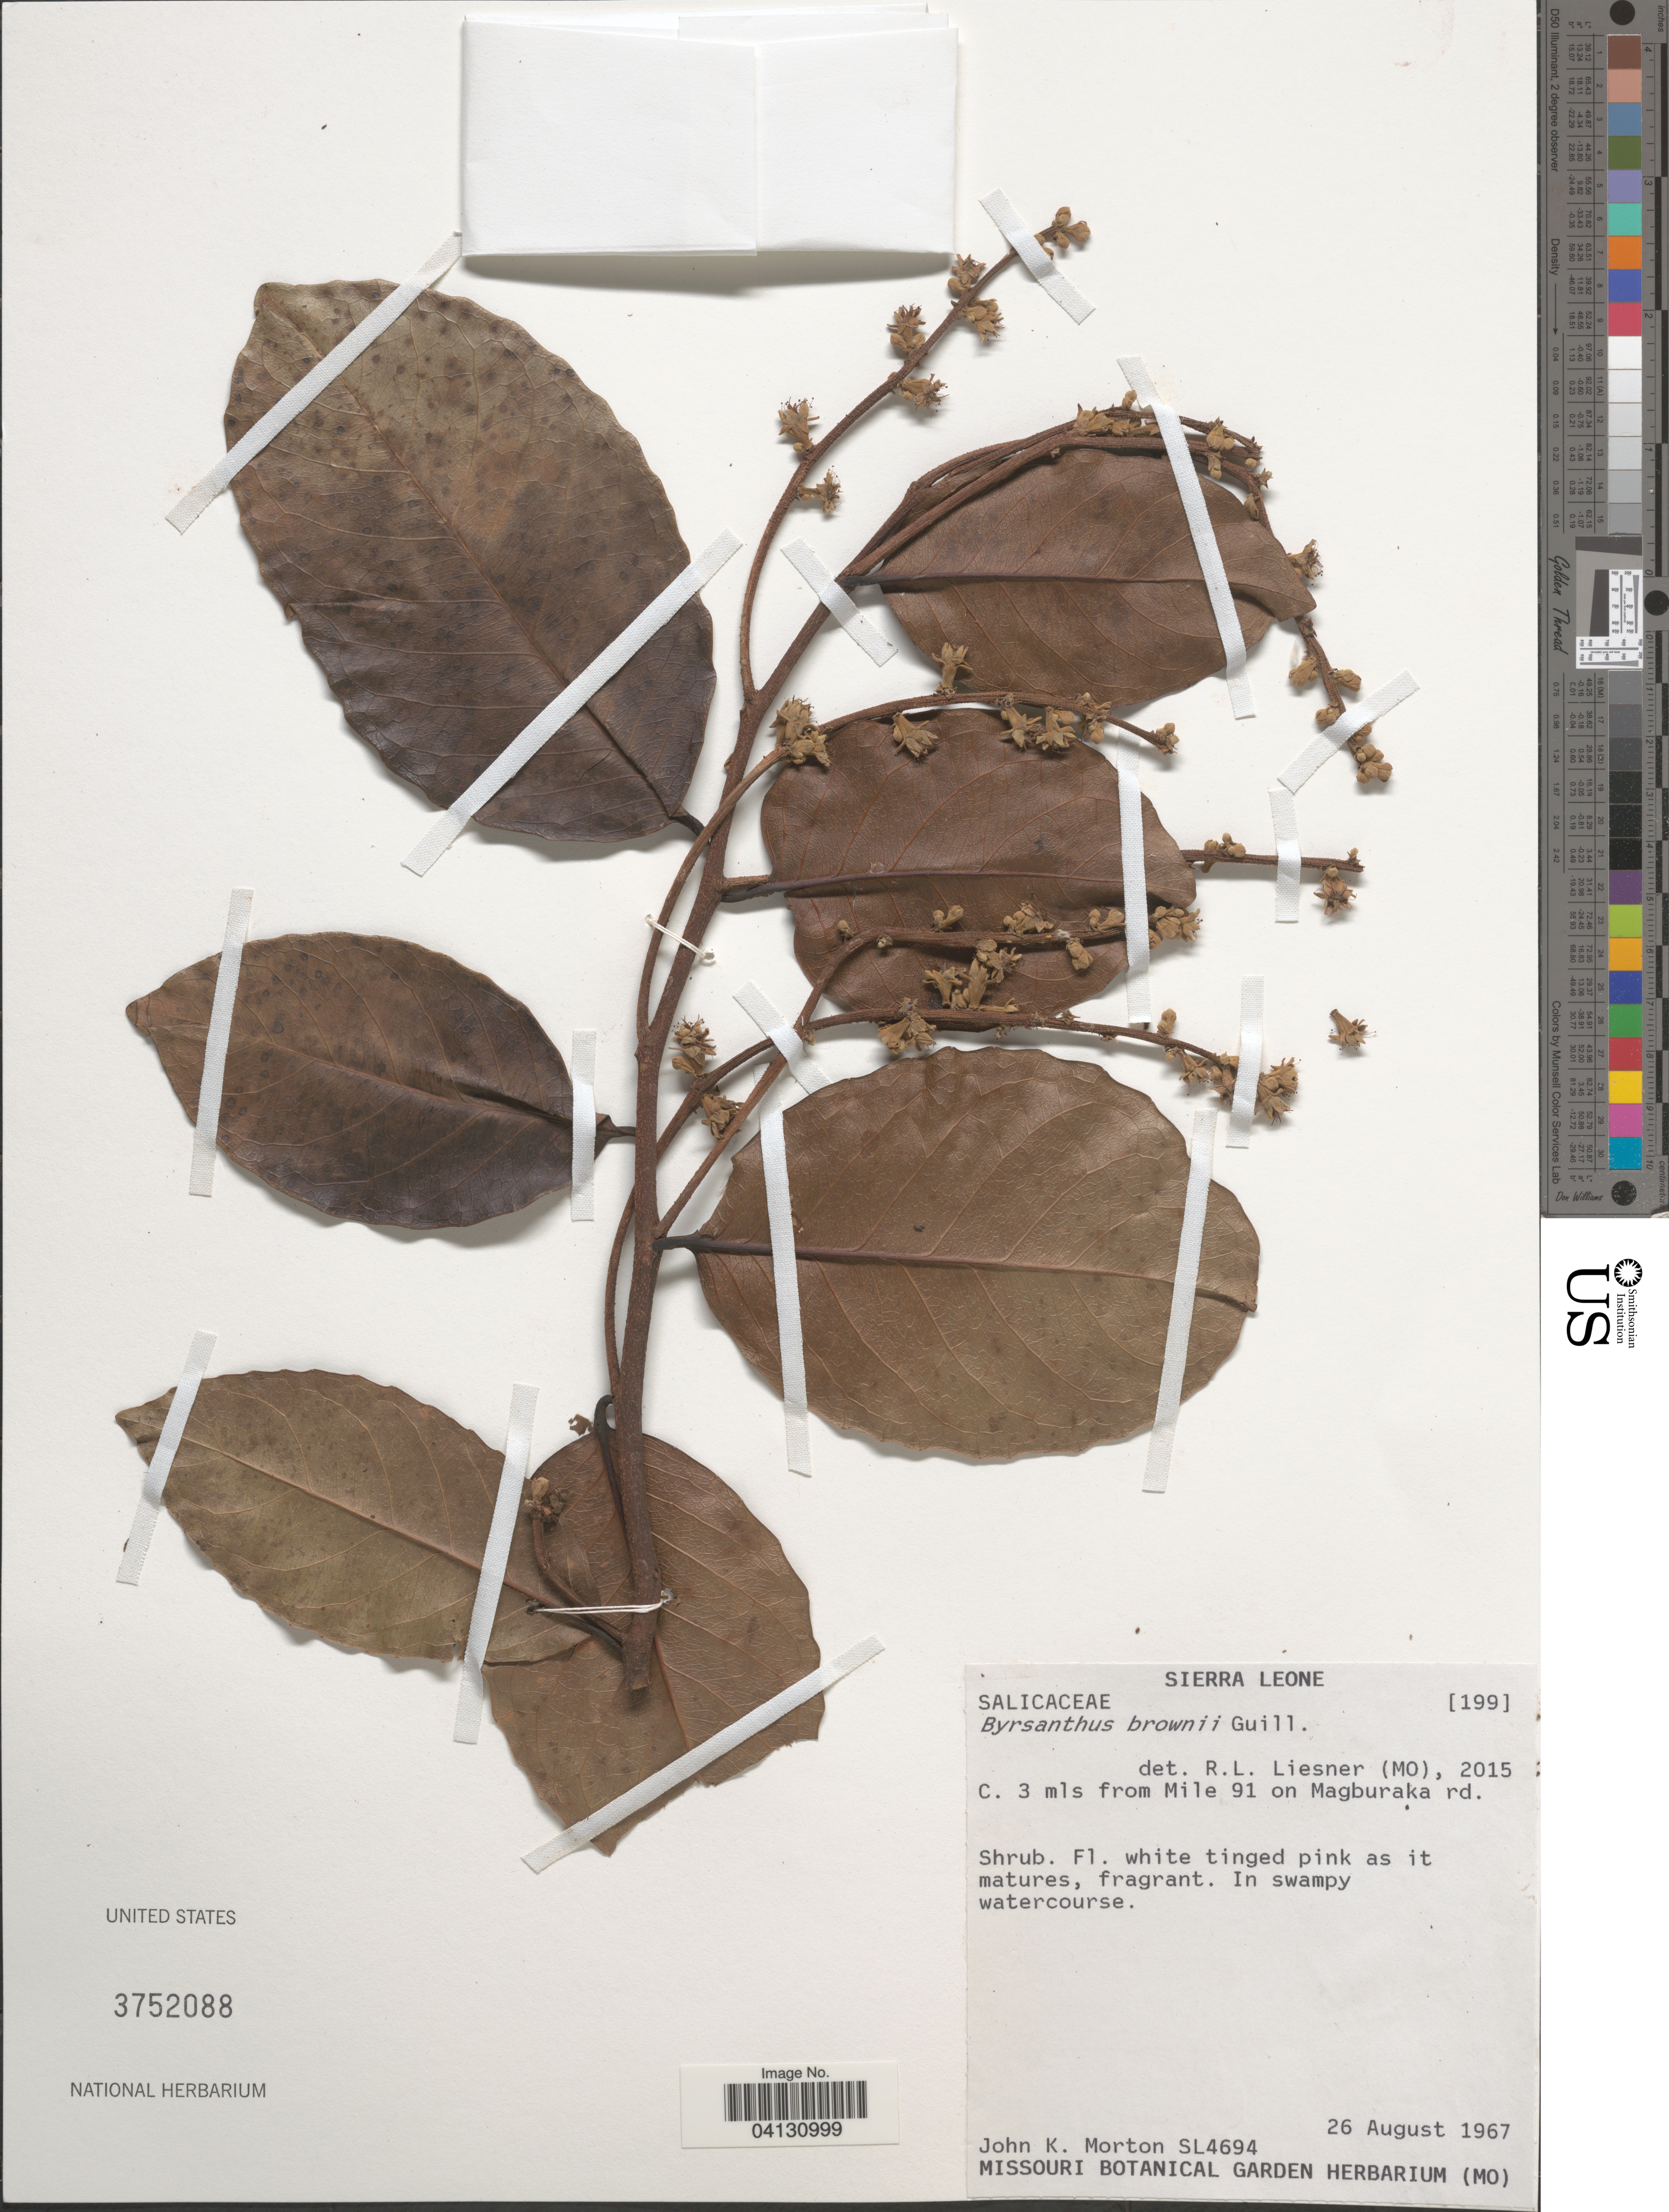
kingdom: Plantae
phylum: Tracheophyta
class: Magnoliopsida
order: Malpighiales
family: Salicaceae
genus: Byrsanthus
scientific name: Byrsanthus brownii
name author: Guill.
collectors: J. K. Morton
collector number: SL4694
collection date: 1967-08-26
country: Sierra Leone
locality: C. 3 mls from Mile 91 on Magburaka rd.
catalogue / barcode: US 3752088